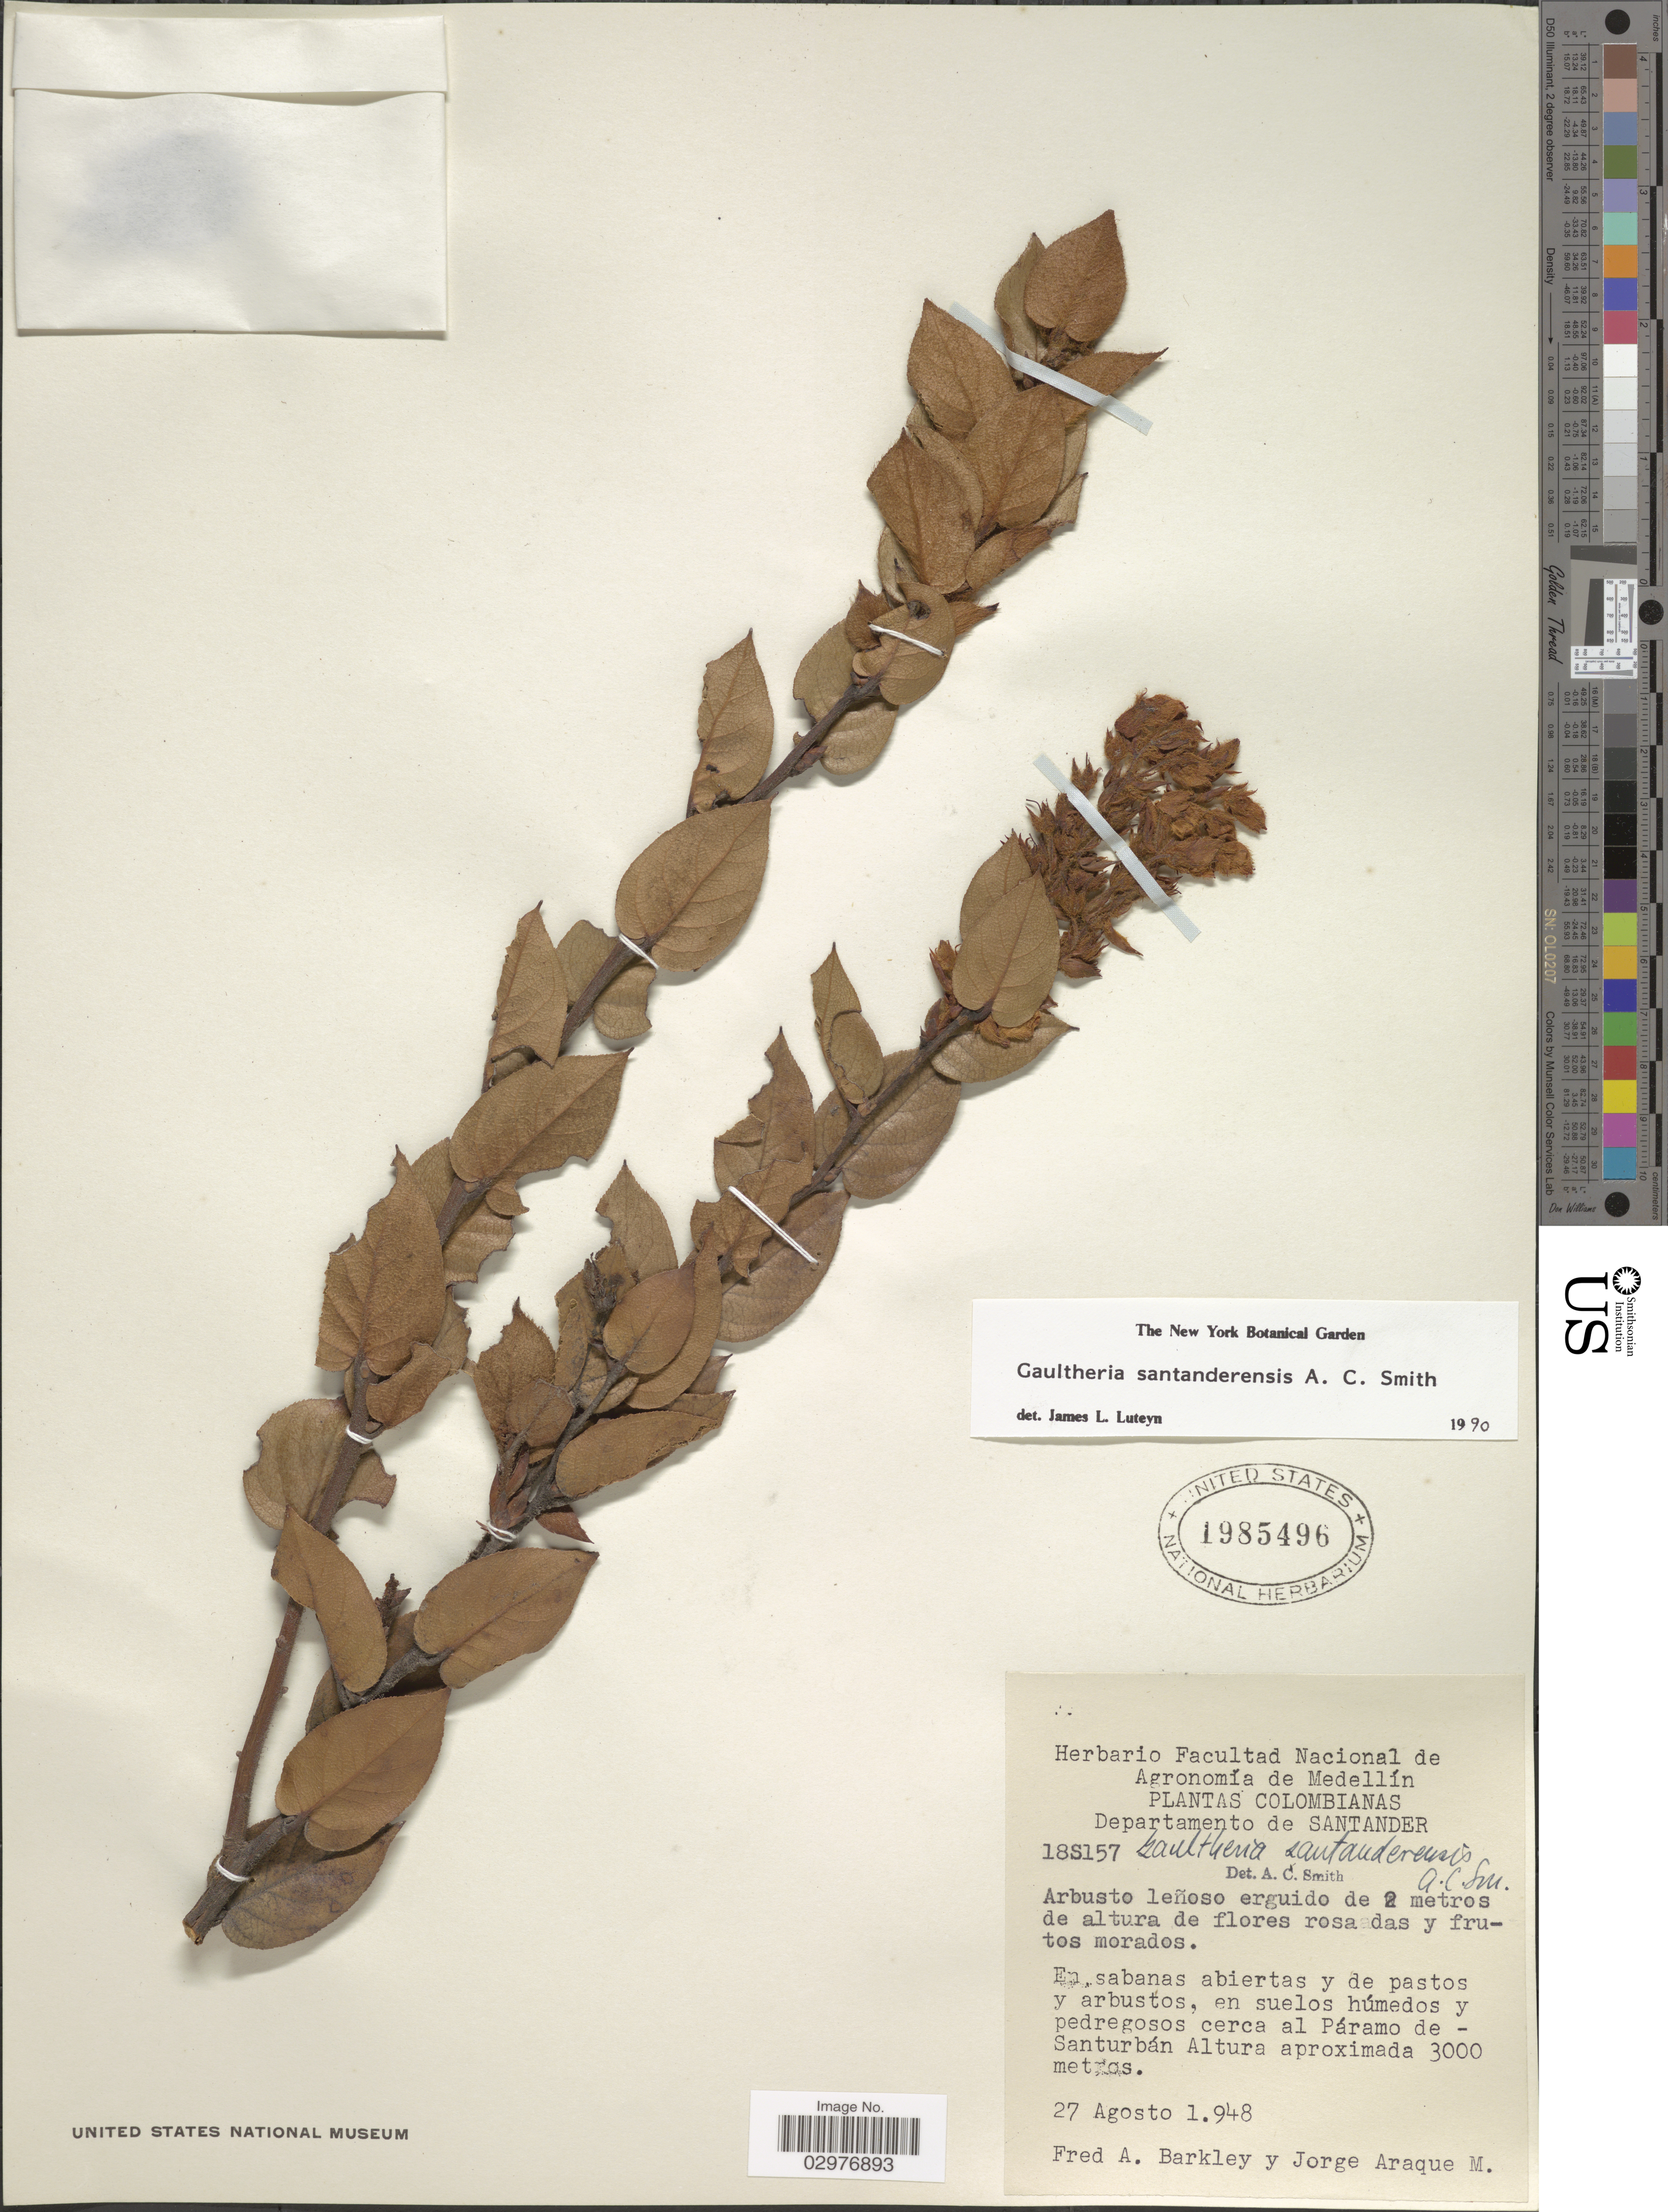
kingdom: Plantae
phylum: Tracheophyta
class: Magnoliopsida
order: Ericales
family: Ericaceae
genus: Gaultheria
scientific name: Gaultheria santanderensis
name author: A.C. Sm.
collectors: F. A. Barkley & J. Araque Molina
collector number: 18S157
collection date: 1948-08-27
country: Colombia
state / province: Santander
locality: Departamento de Santander. Cerca al Páramo de - Santurbán.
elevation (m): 3000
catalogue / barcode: US 1985496